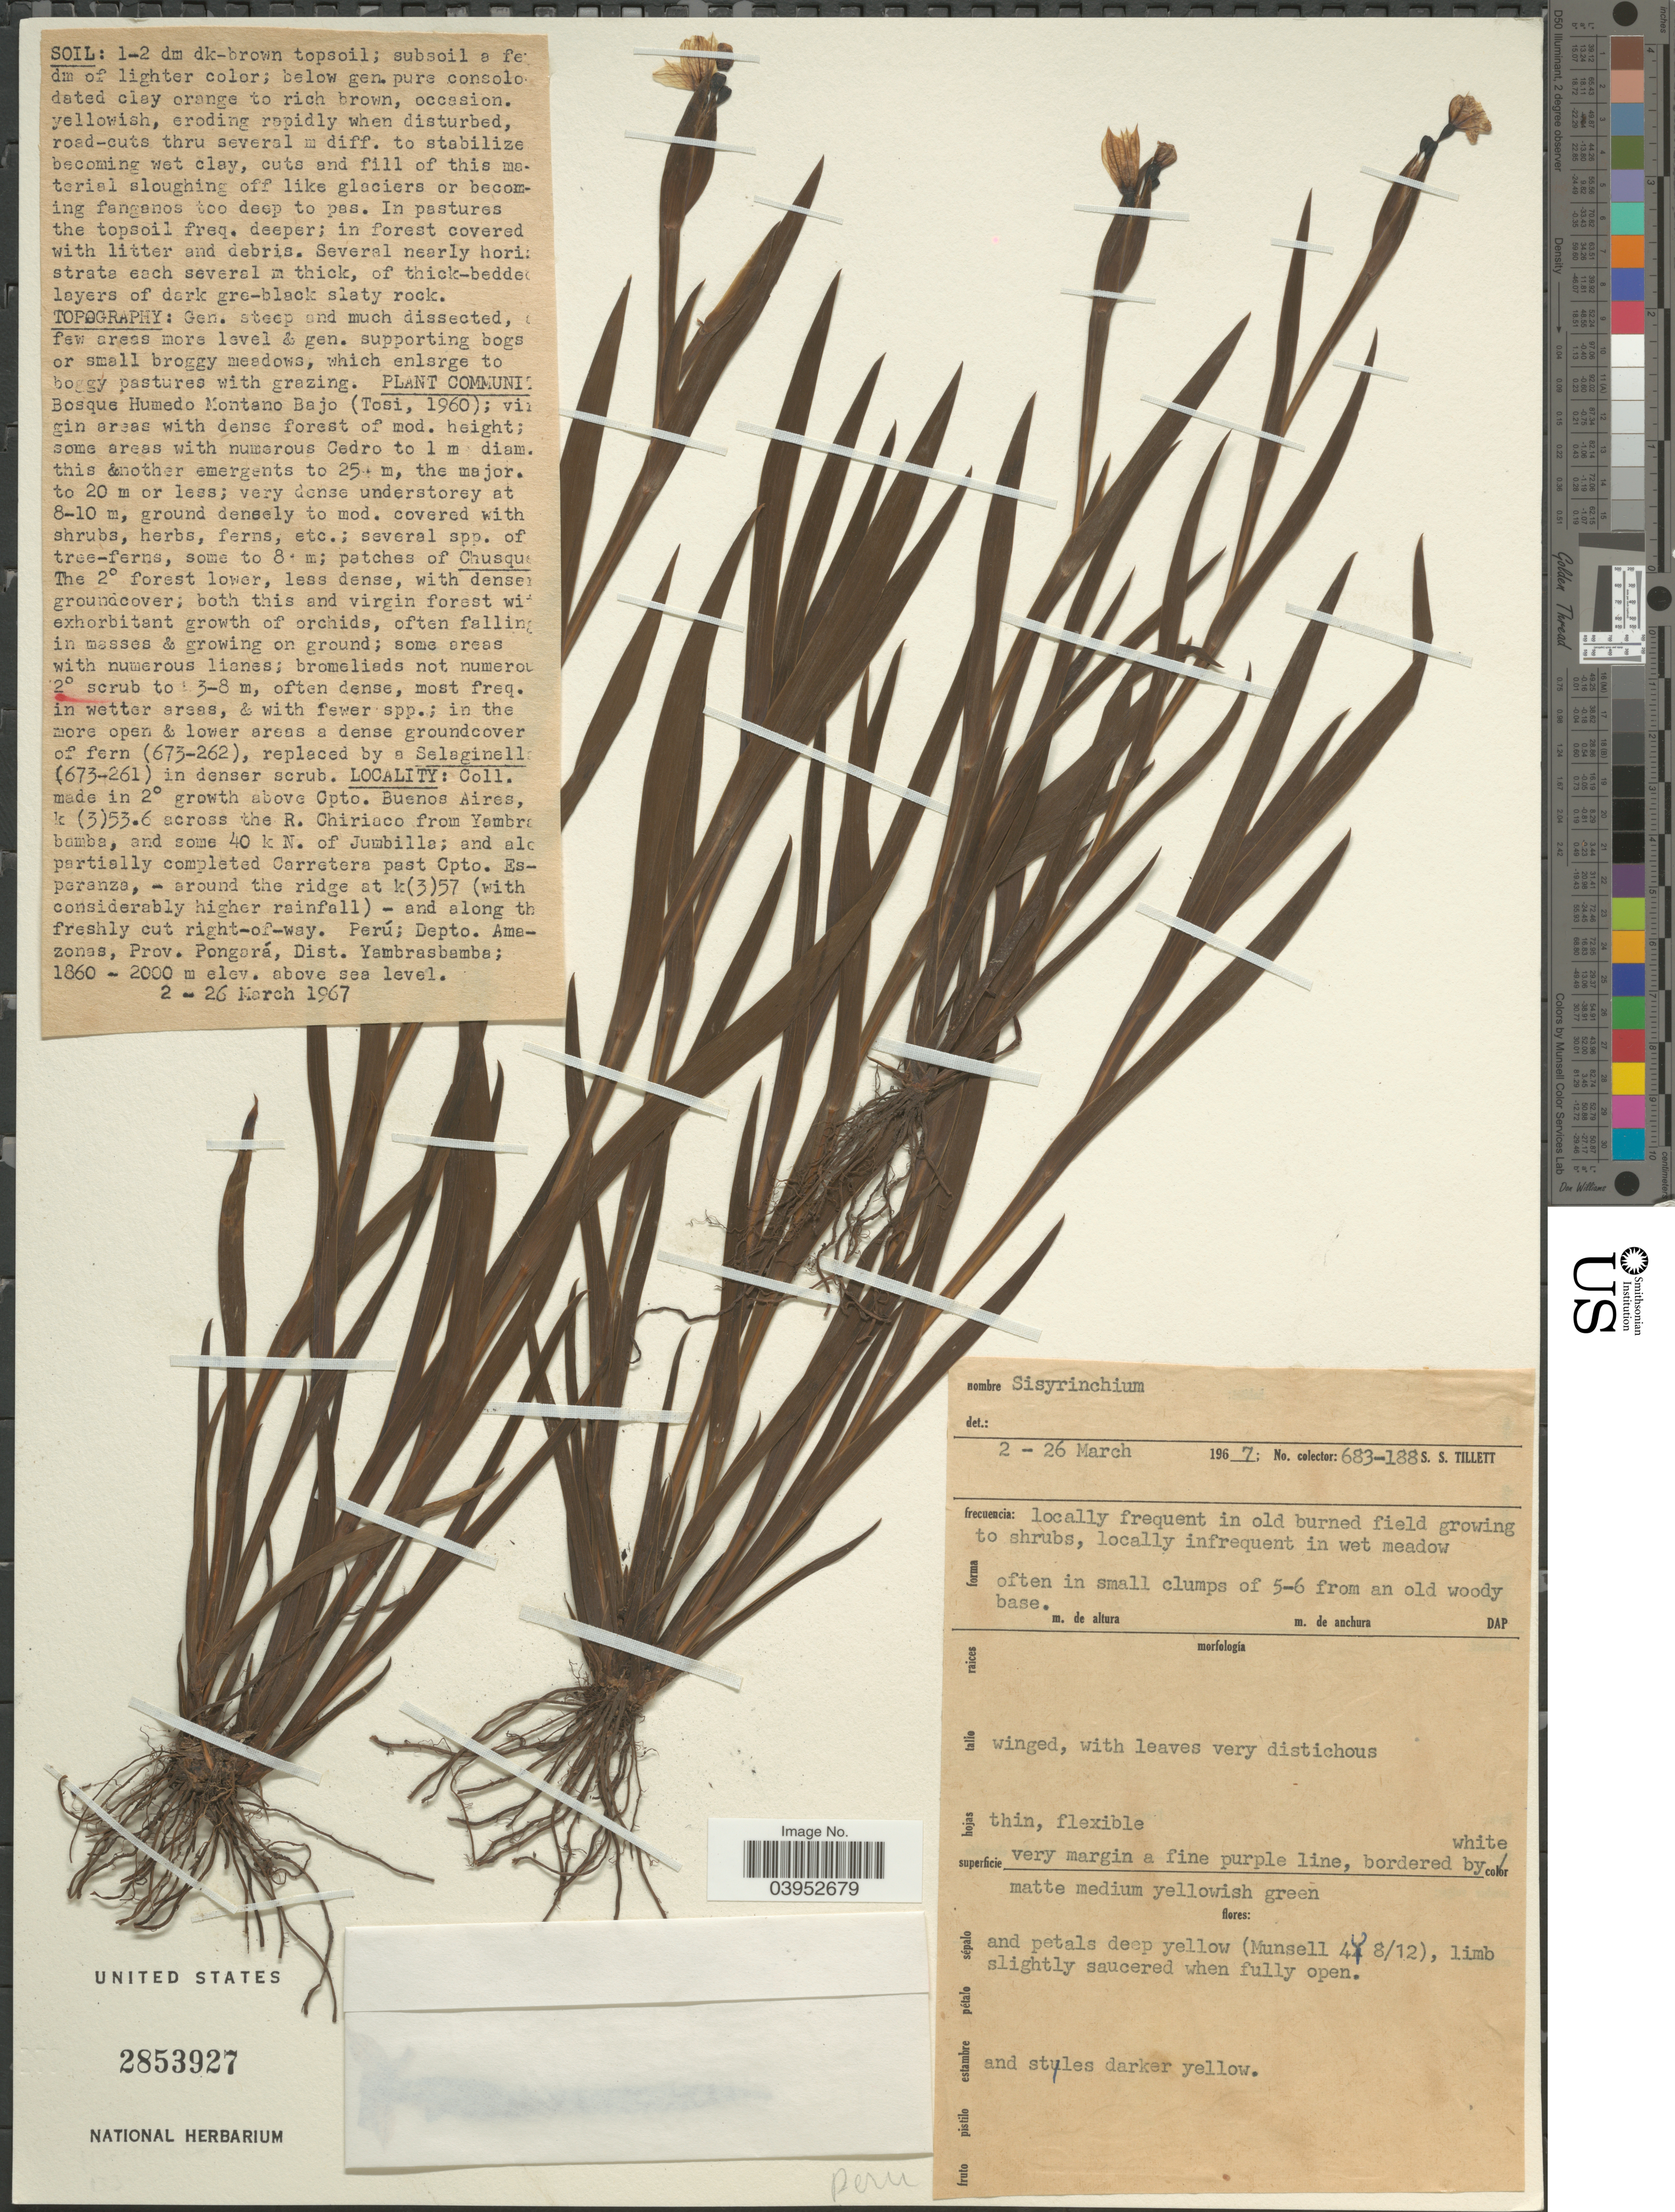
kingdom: Plantae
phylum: Tracheophyta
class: Liliopsida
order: Asparagales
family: Iridaceae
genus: Sisyrinchium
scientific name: Sisyrinchium sp.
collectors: S. S. Tillett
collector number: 683-188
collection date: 1967-03-02/1967-03-26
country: Peru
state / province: Amazonas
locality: Above Cpto. Buenos Aires, k (3)53.6 across the R. Chiriaco from Yambrabamba, and some 40 k N. of Jumbilla; Carretera past Cpto. Esperanza, - around the ridge at k(3)57 - and along the freshly cut right-of-way. Perú; Depto. Amazonas, Prov. Yongará, Dist. Yambrasbamba.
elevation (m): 1860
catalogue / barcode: US 2853927